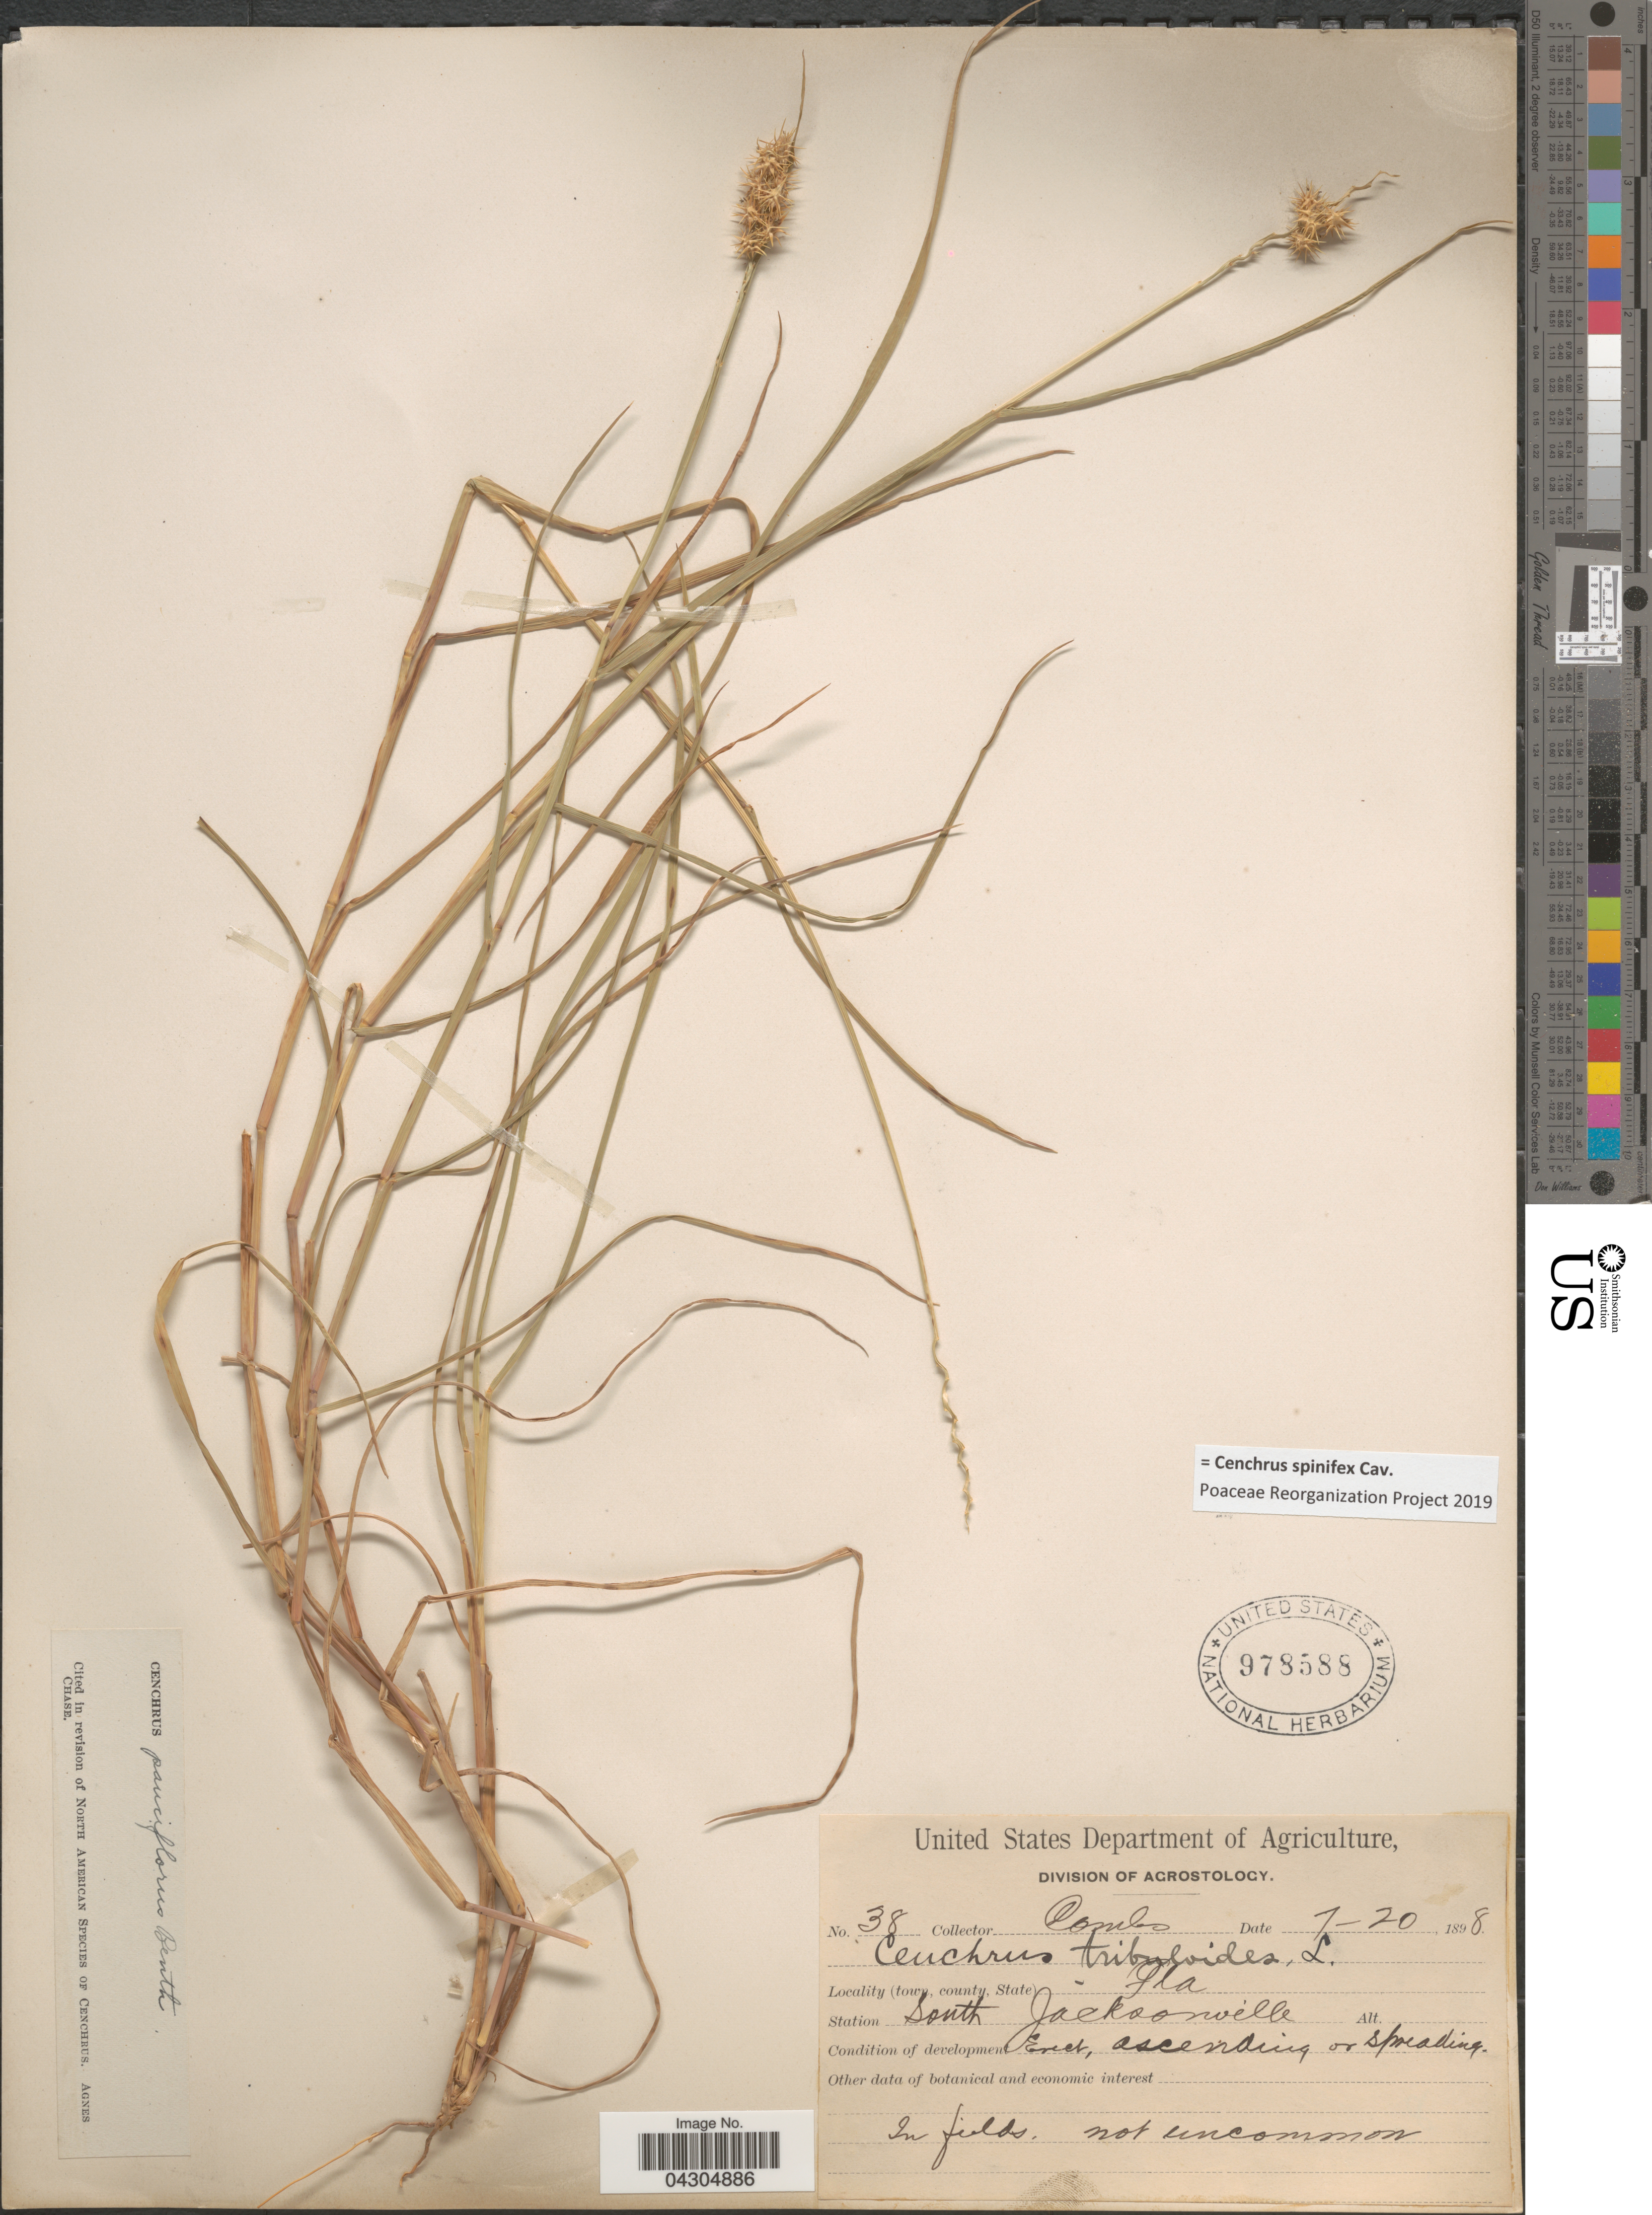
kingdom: Plantae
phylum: Tracheophyta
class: Liliopsida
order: Poales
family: Poaceae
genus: Cenchrus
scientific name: Cenchrus spinifex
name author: Cav.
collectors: -. Combs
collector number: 38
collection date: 1898-07-20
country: United States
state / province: Florida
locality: Station South Jacksonville.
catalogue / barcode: US 978588